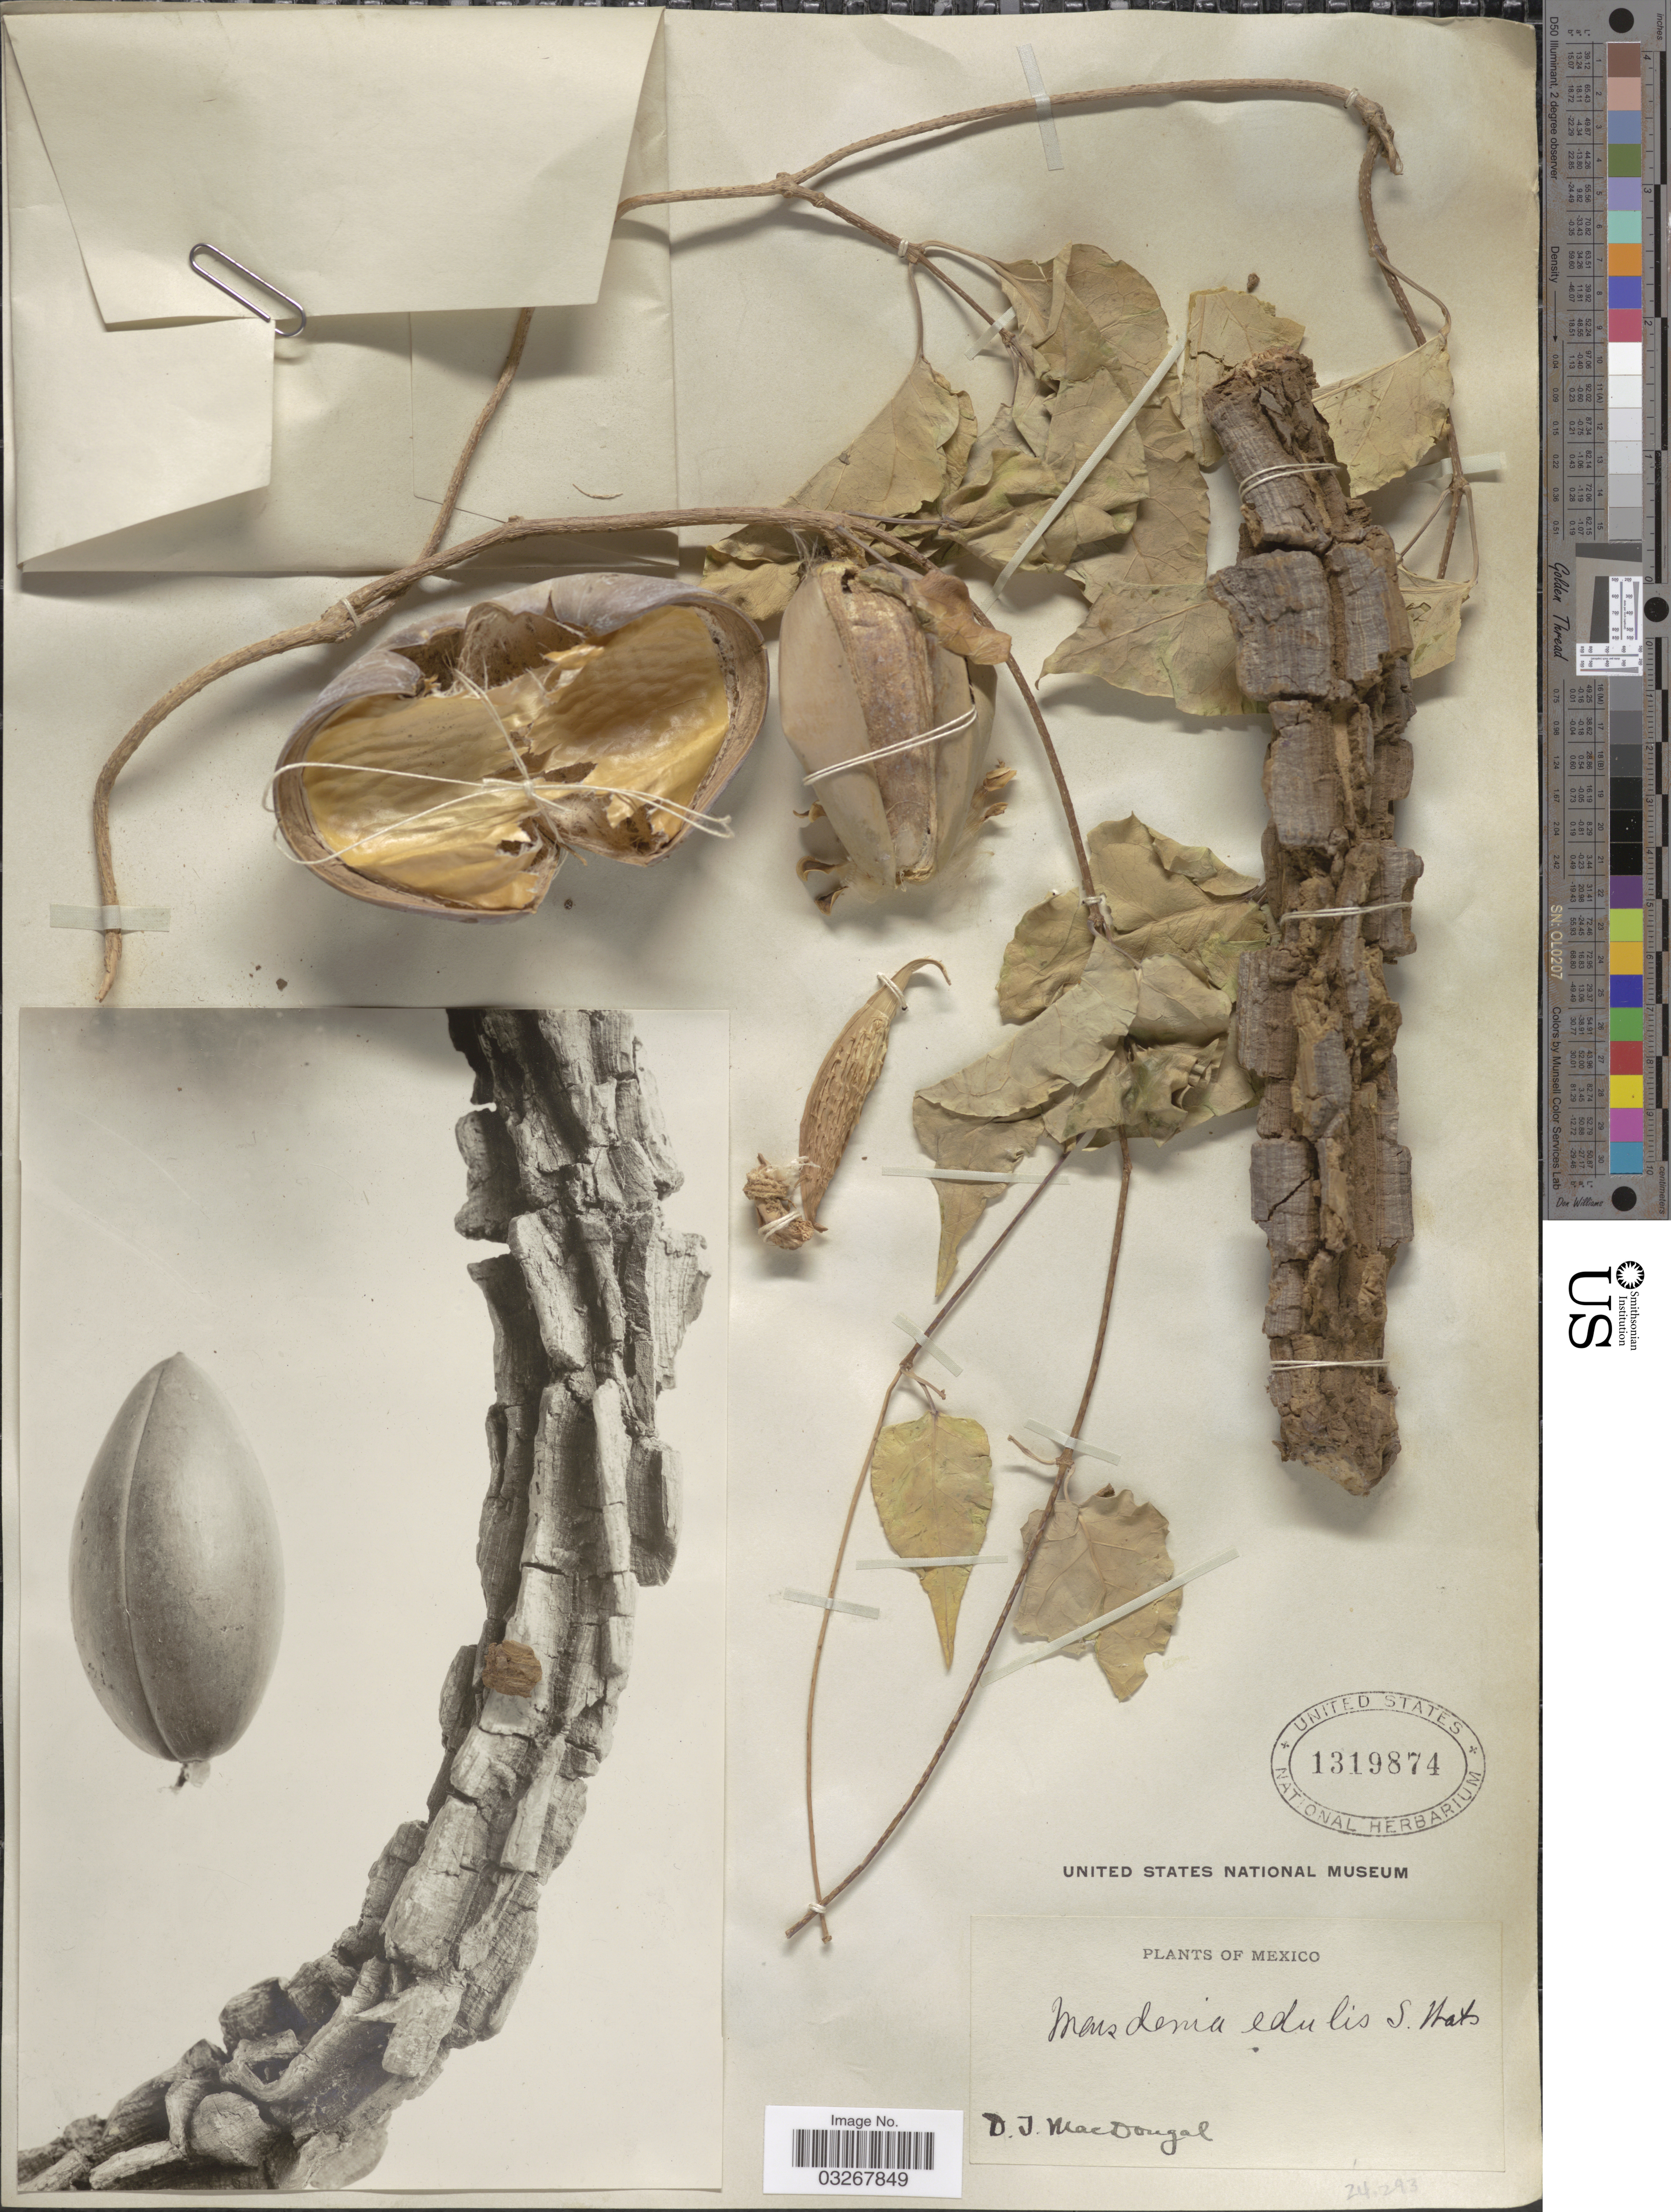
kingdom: Plantae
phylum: Tracheophyta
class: Magnoliopsida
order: Gentianales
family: Apocynaceae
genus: Marsdenia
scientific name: Marsdenia edulis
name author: S. Watson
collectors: D. T. MacDougal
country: Mexico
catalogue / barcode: US 1319874